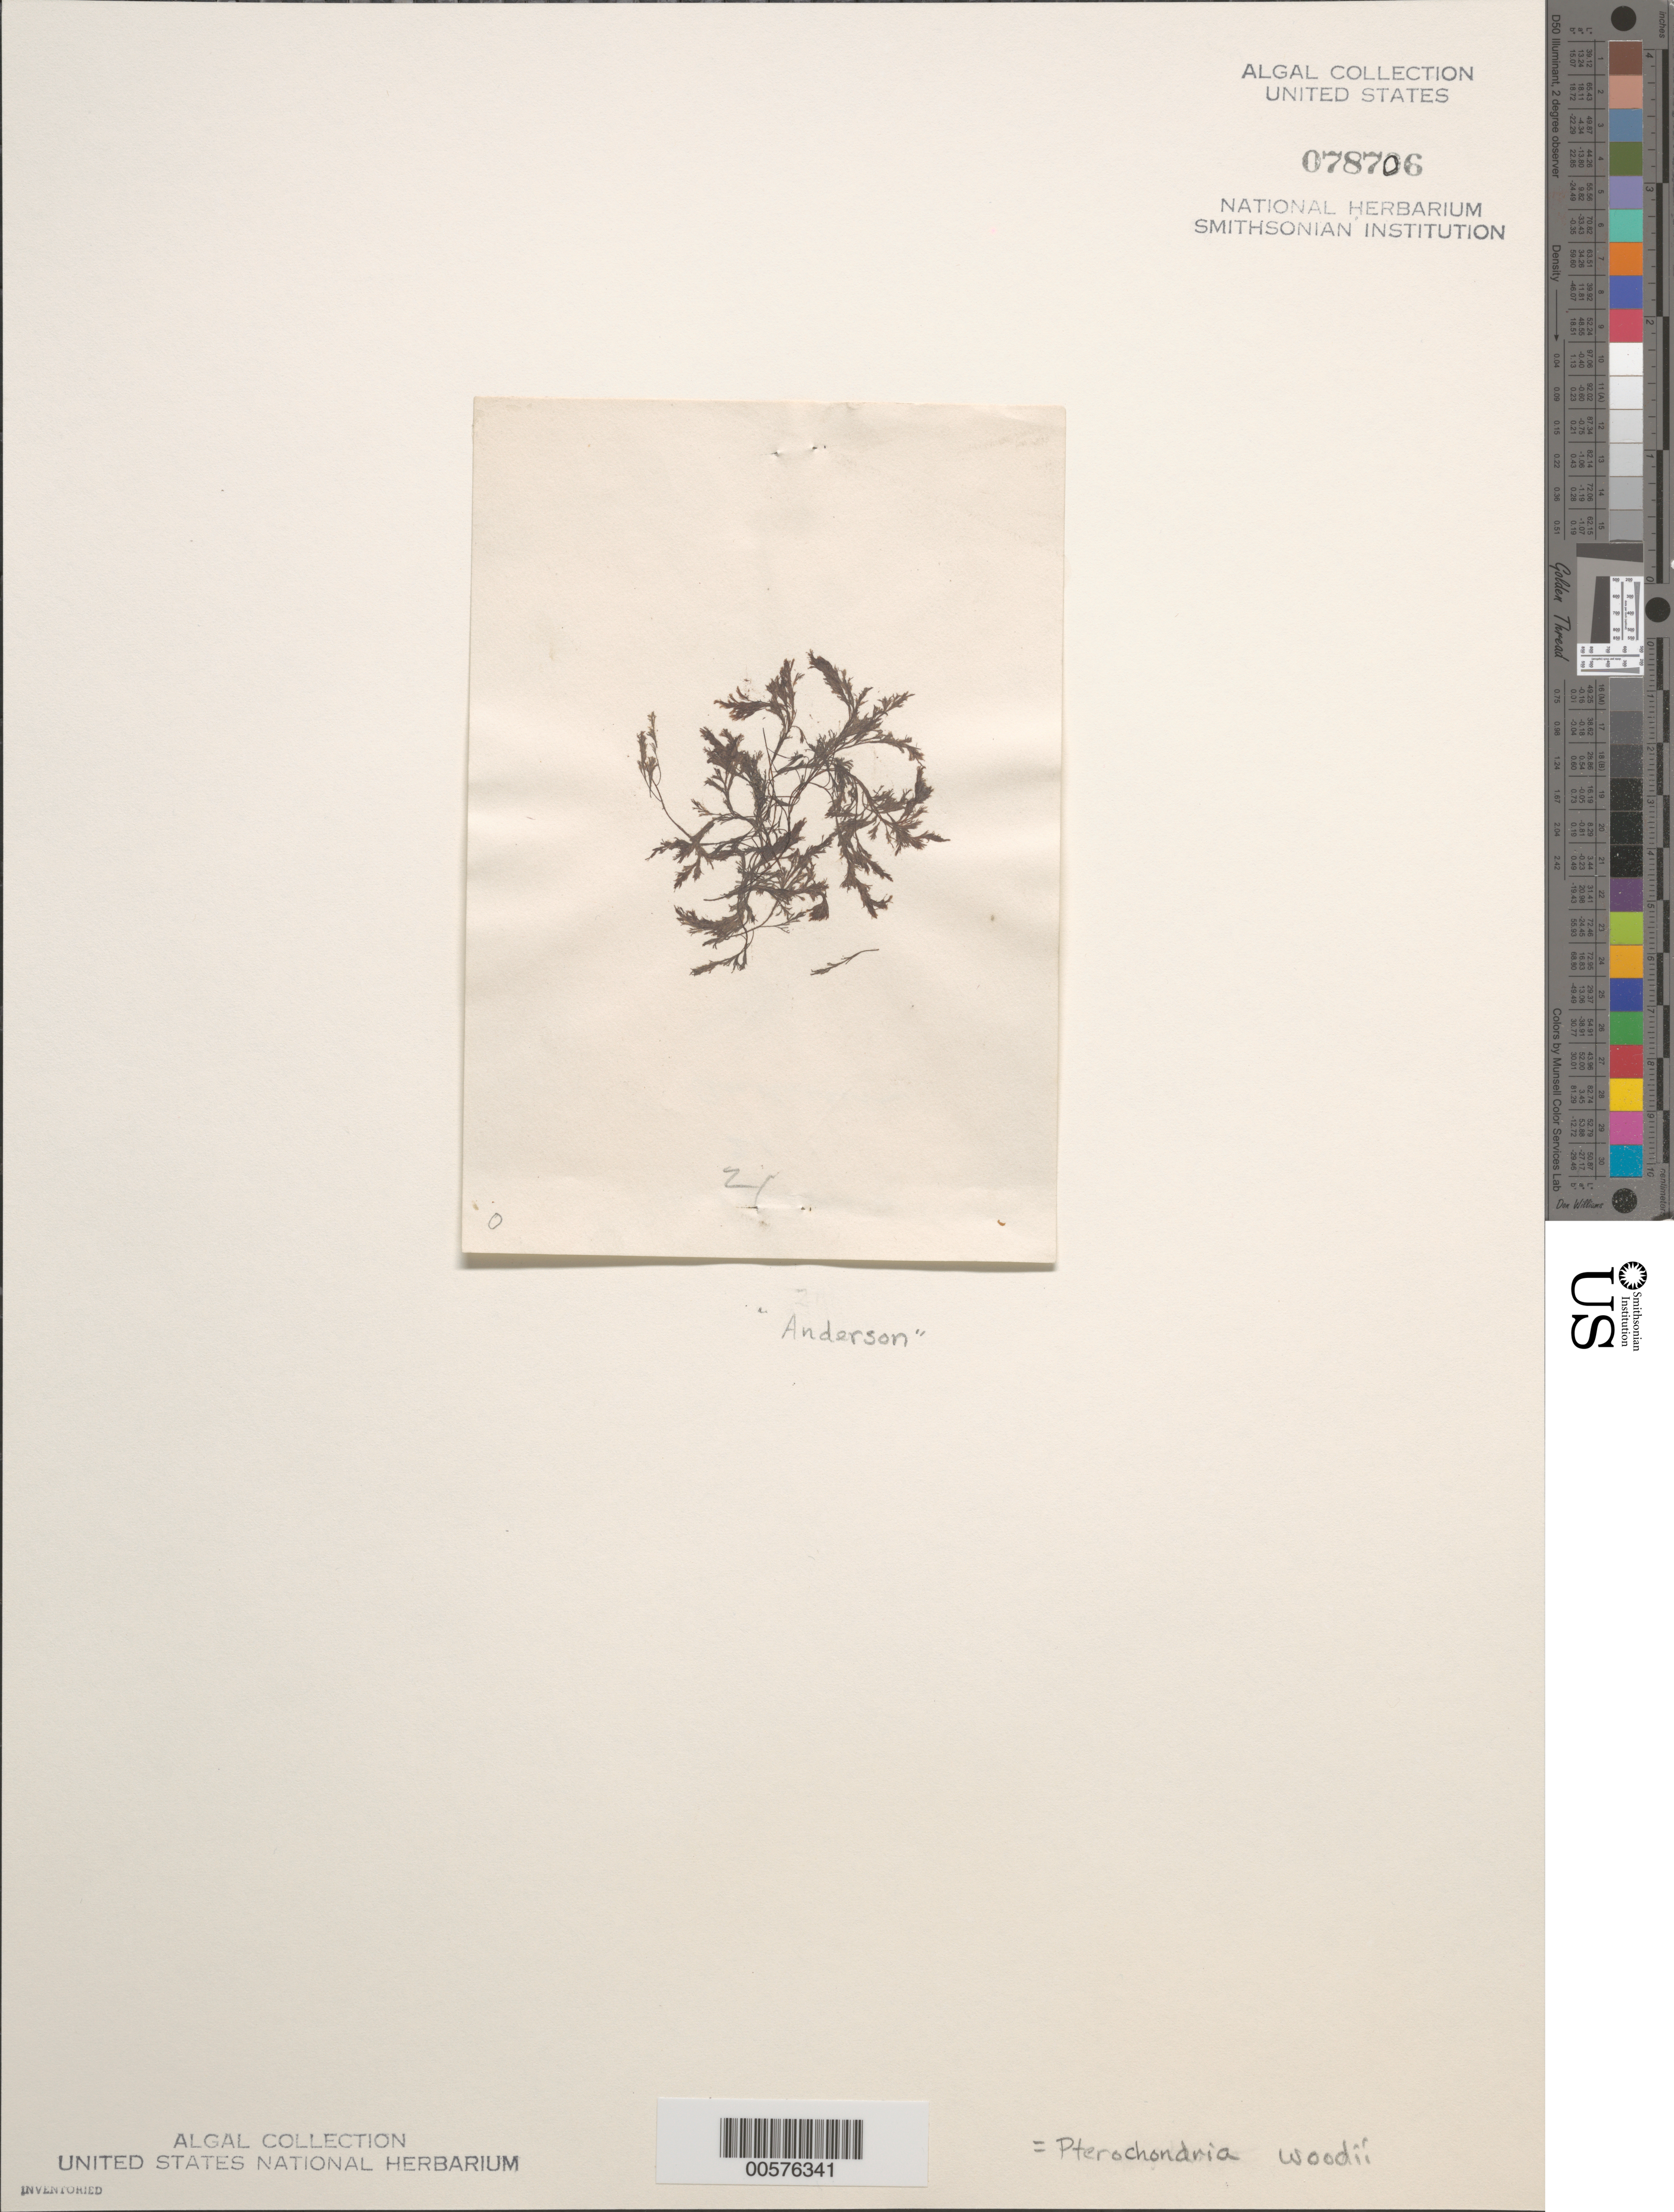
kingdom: Plantae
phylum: Rhodophyta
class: Florideophyceae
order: Ceramiales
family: Rhodomelaceae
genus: Pterochondria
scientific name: Pterochondria woodii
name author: (Harv.) Hollenb.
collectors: -- Anderson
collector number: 21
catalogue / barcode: US 78706